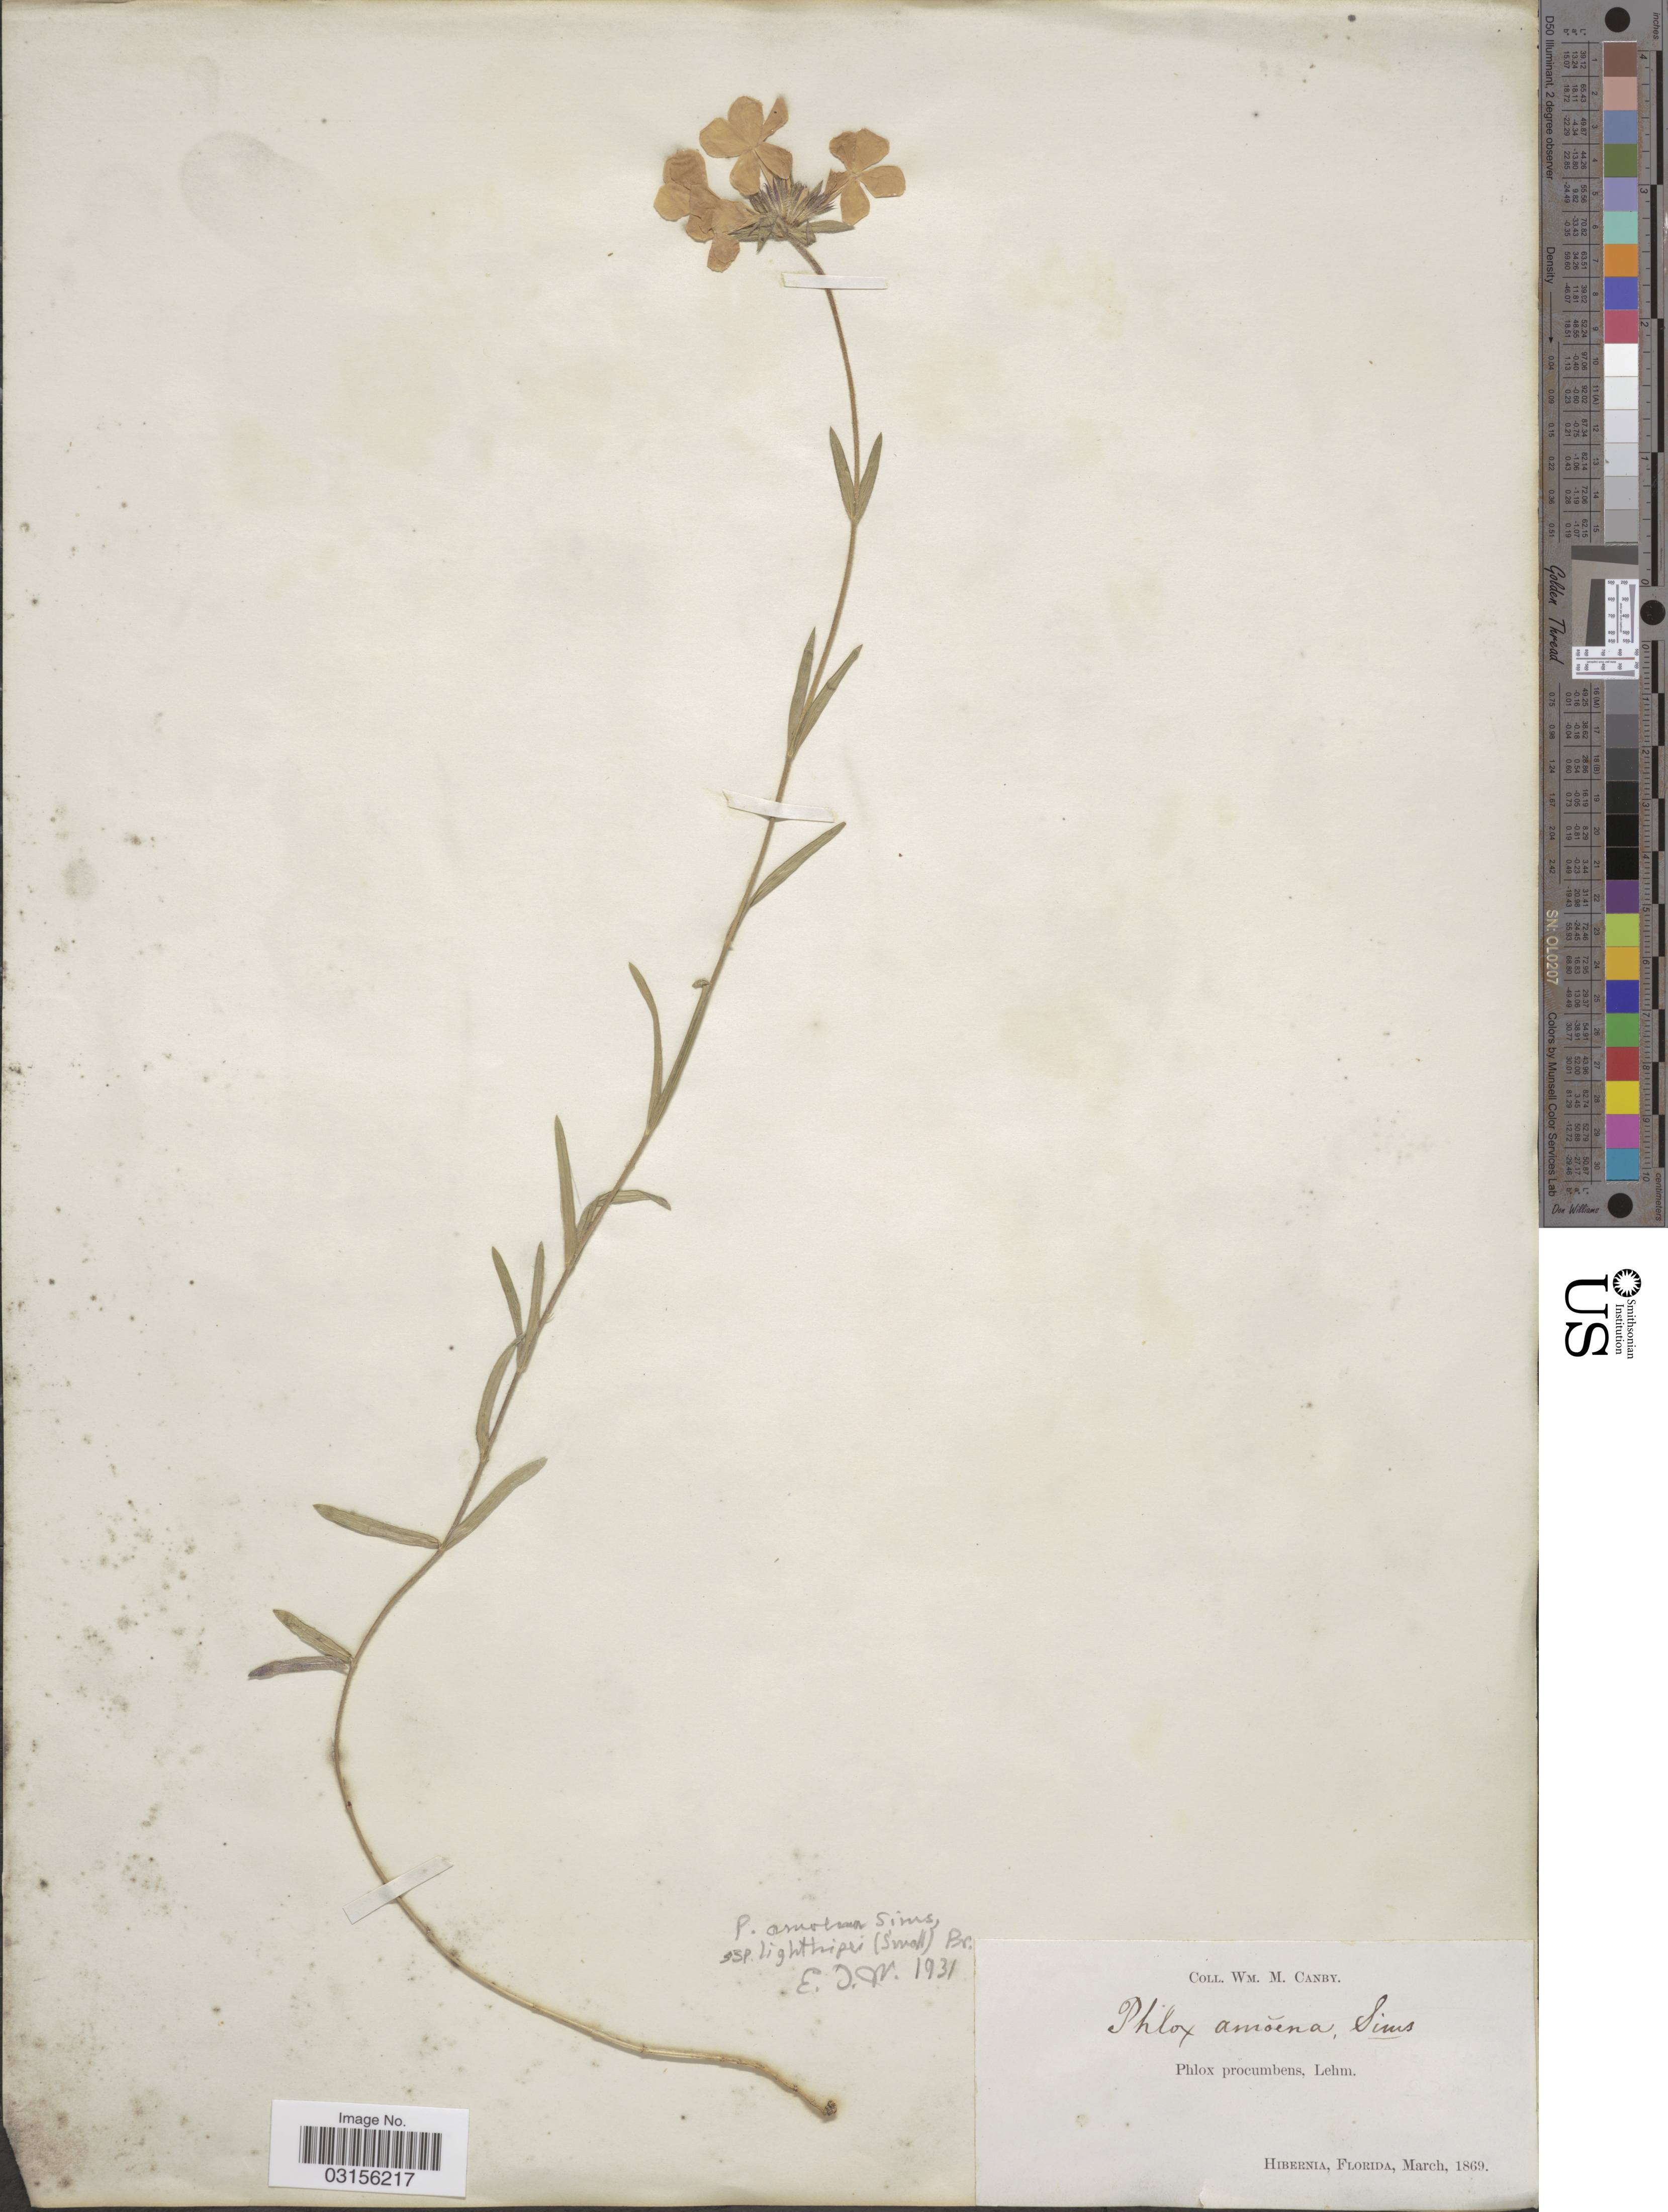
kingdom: Plantae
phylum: Tracheophyta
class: Magnoliopsida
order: Ericales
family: Polemoniaceae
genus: Phlox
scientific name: Phlox amoena subsp. lighthipei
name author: (Small) Wherry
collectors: W. M. Canby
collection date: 1869-03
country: United States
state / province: Florida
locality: Hibernia.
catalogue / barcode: US 103126